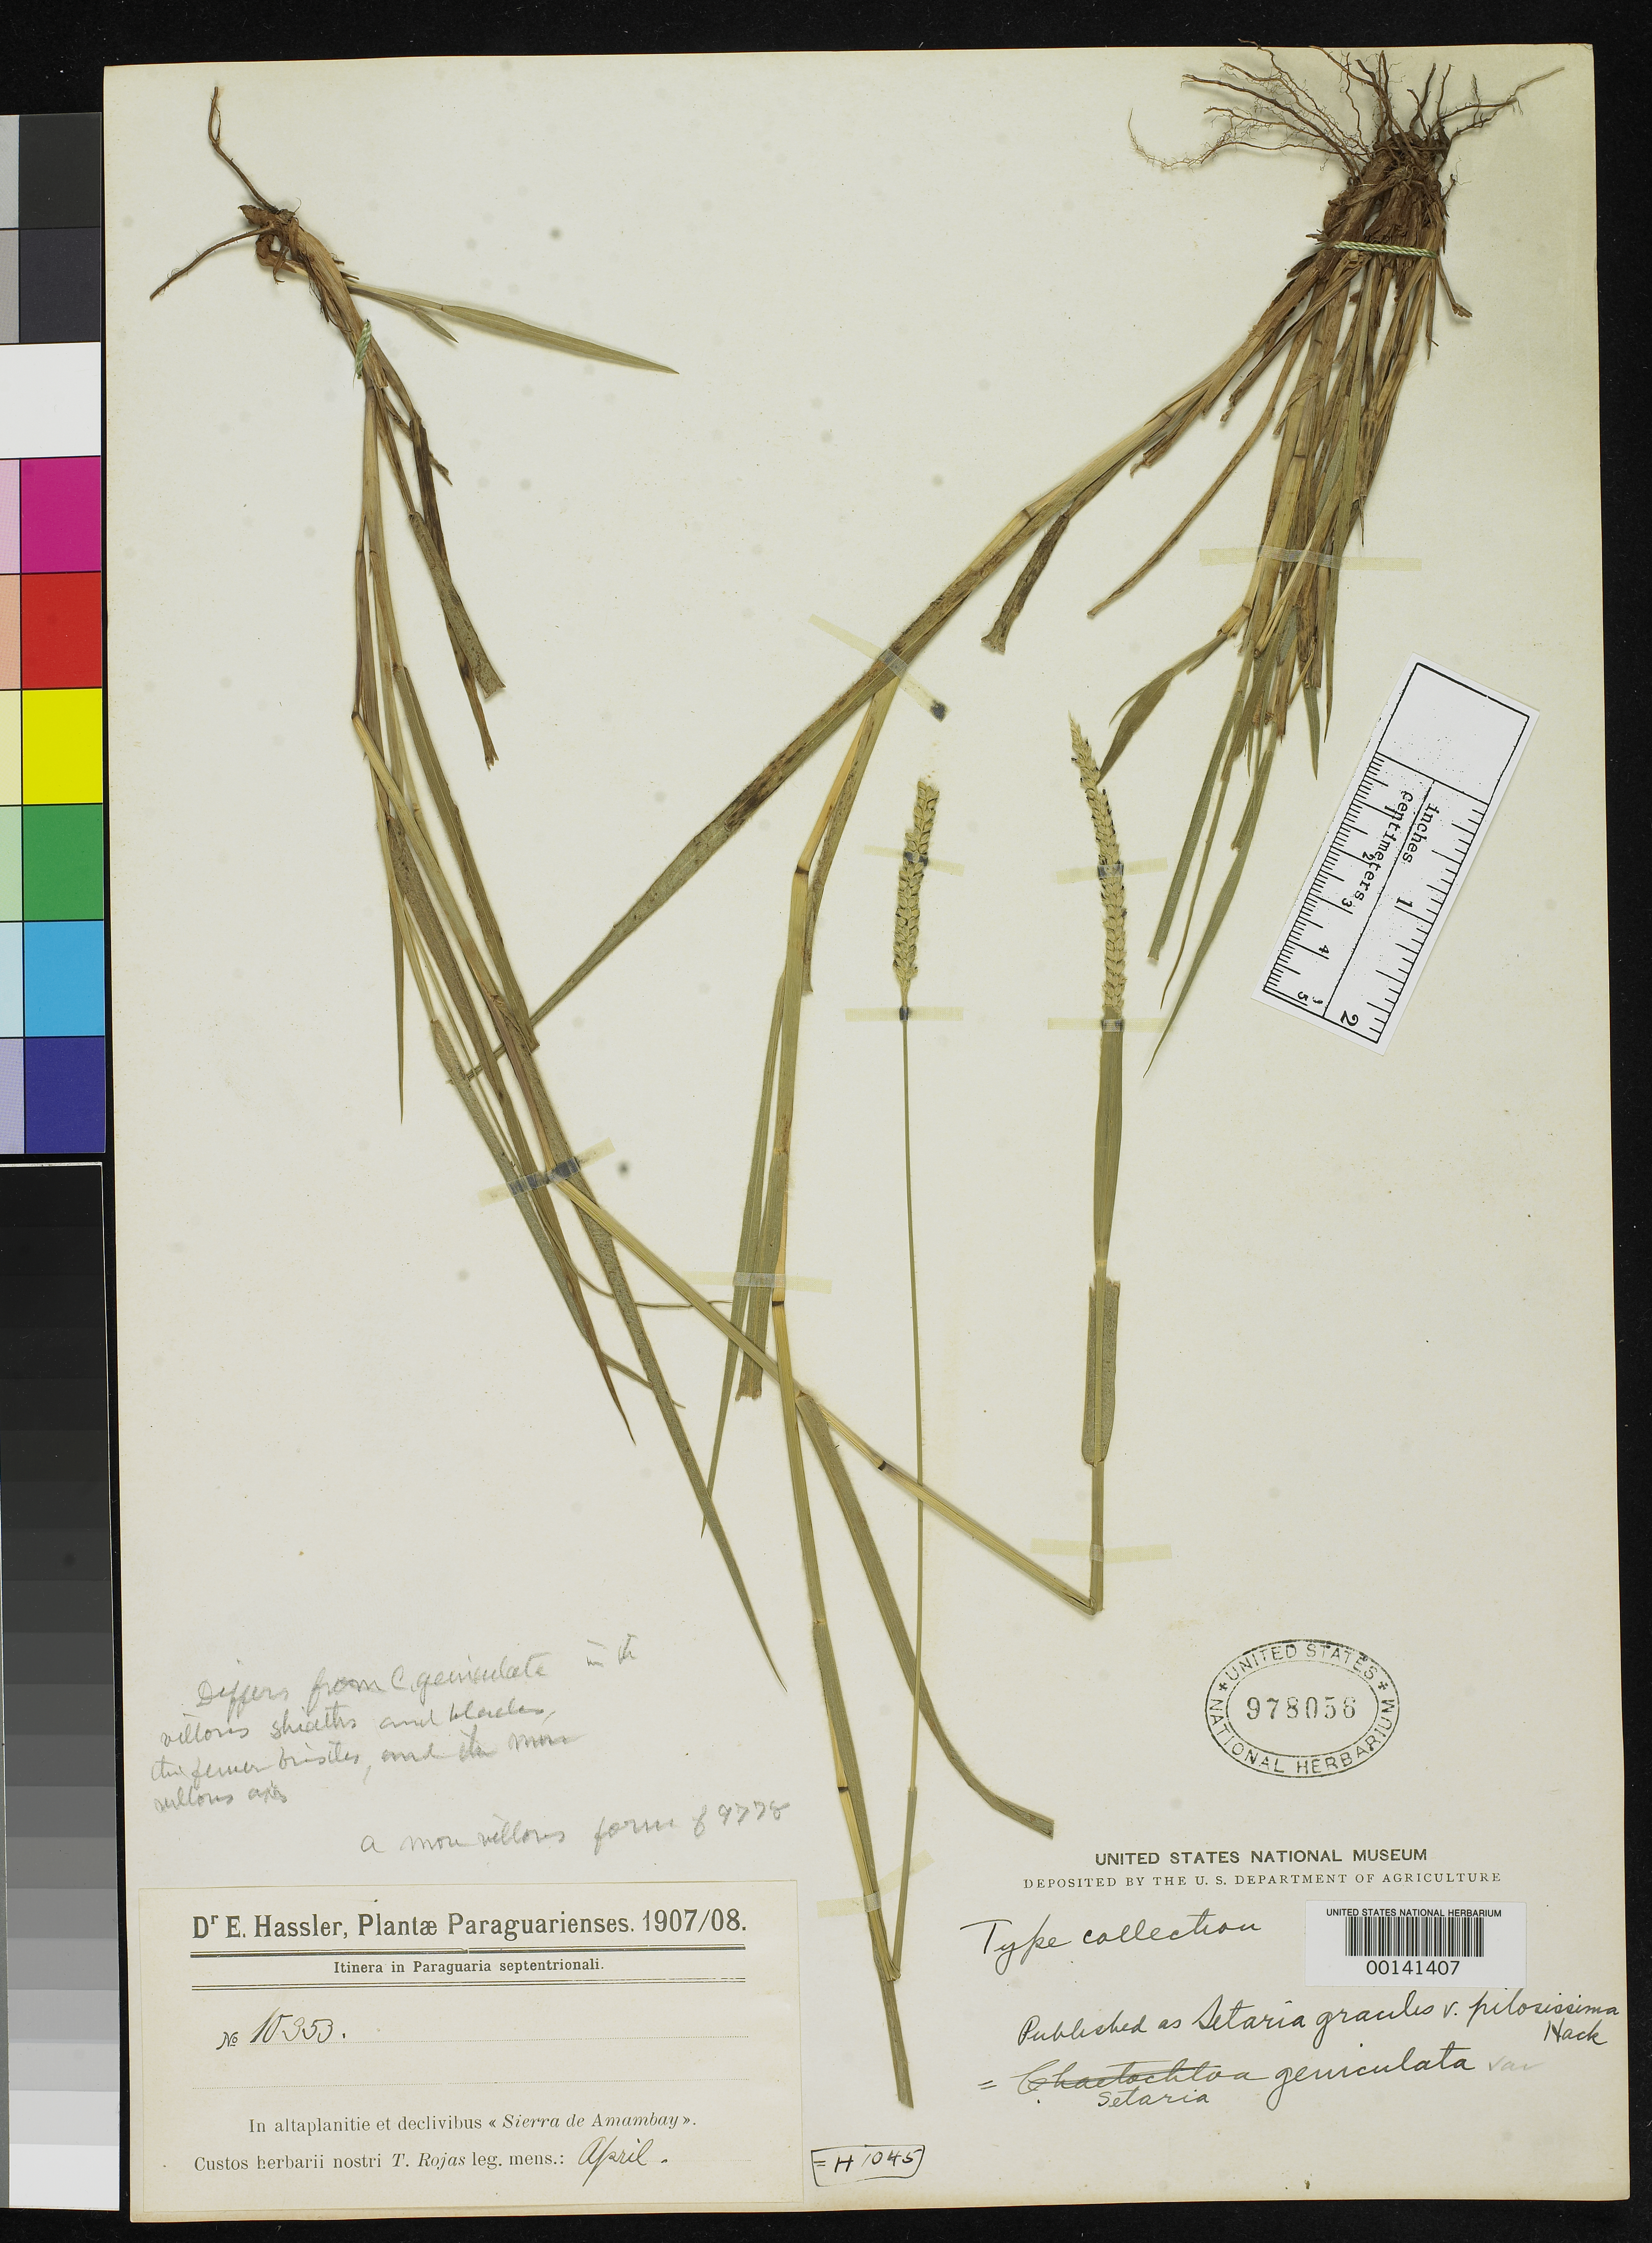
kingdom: Plantae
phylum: Tracheophyta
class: Liliopsida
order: Poales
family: Poaceae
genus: Setaria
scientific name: Setaria discolor var. pilosissima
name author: Hack.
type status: Isotype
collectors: T. Rojas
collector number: Hassler 10353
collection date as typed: Apr 1908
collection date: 1908-04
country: Paraguay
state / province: Amambay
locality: Punta Pora.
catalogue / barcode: US 978056